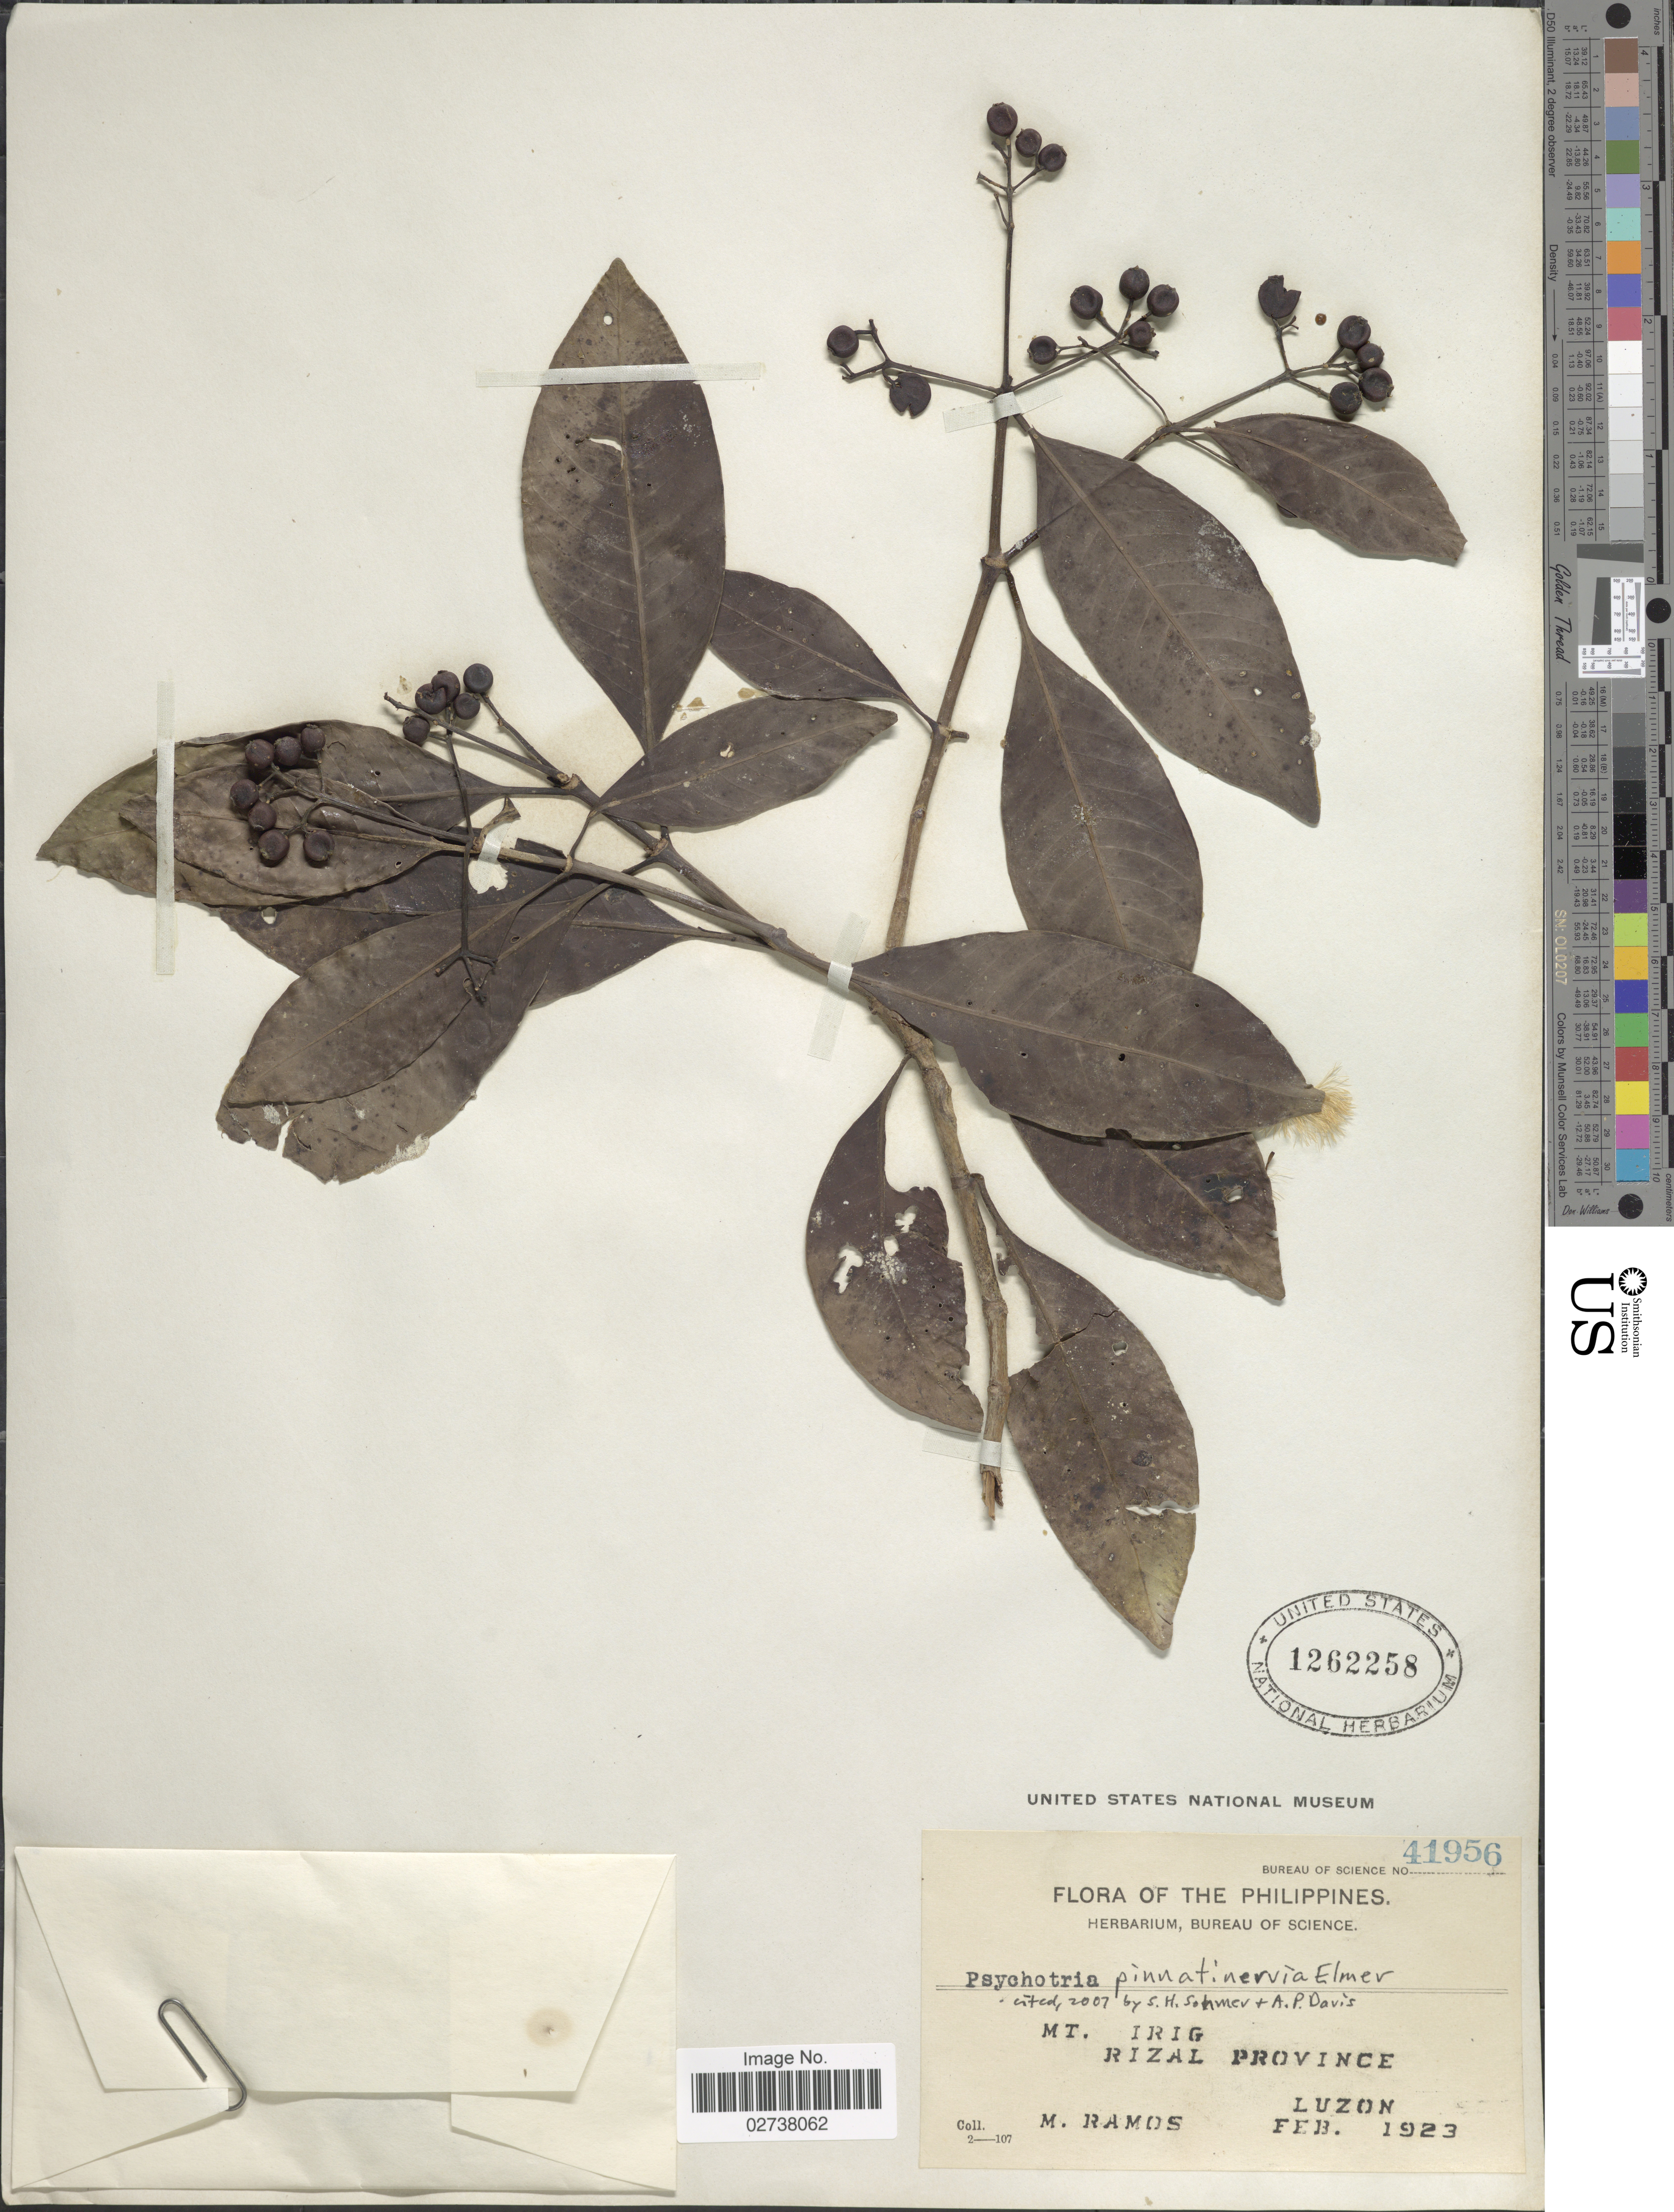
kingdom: Plantae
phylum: Tracheophyta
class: Magnoliopsida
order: Gentianales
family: Rubiaceae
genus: Psychotria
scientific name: Psychotria pinnatinervia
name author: Elmer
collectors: M. Ramos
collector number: Bureau of Science 41956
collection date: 1923-02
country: Philippines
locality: Mt. Irig, Rizal Province. Luzon.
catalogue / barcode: US 1262258